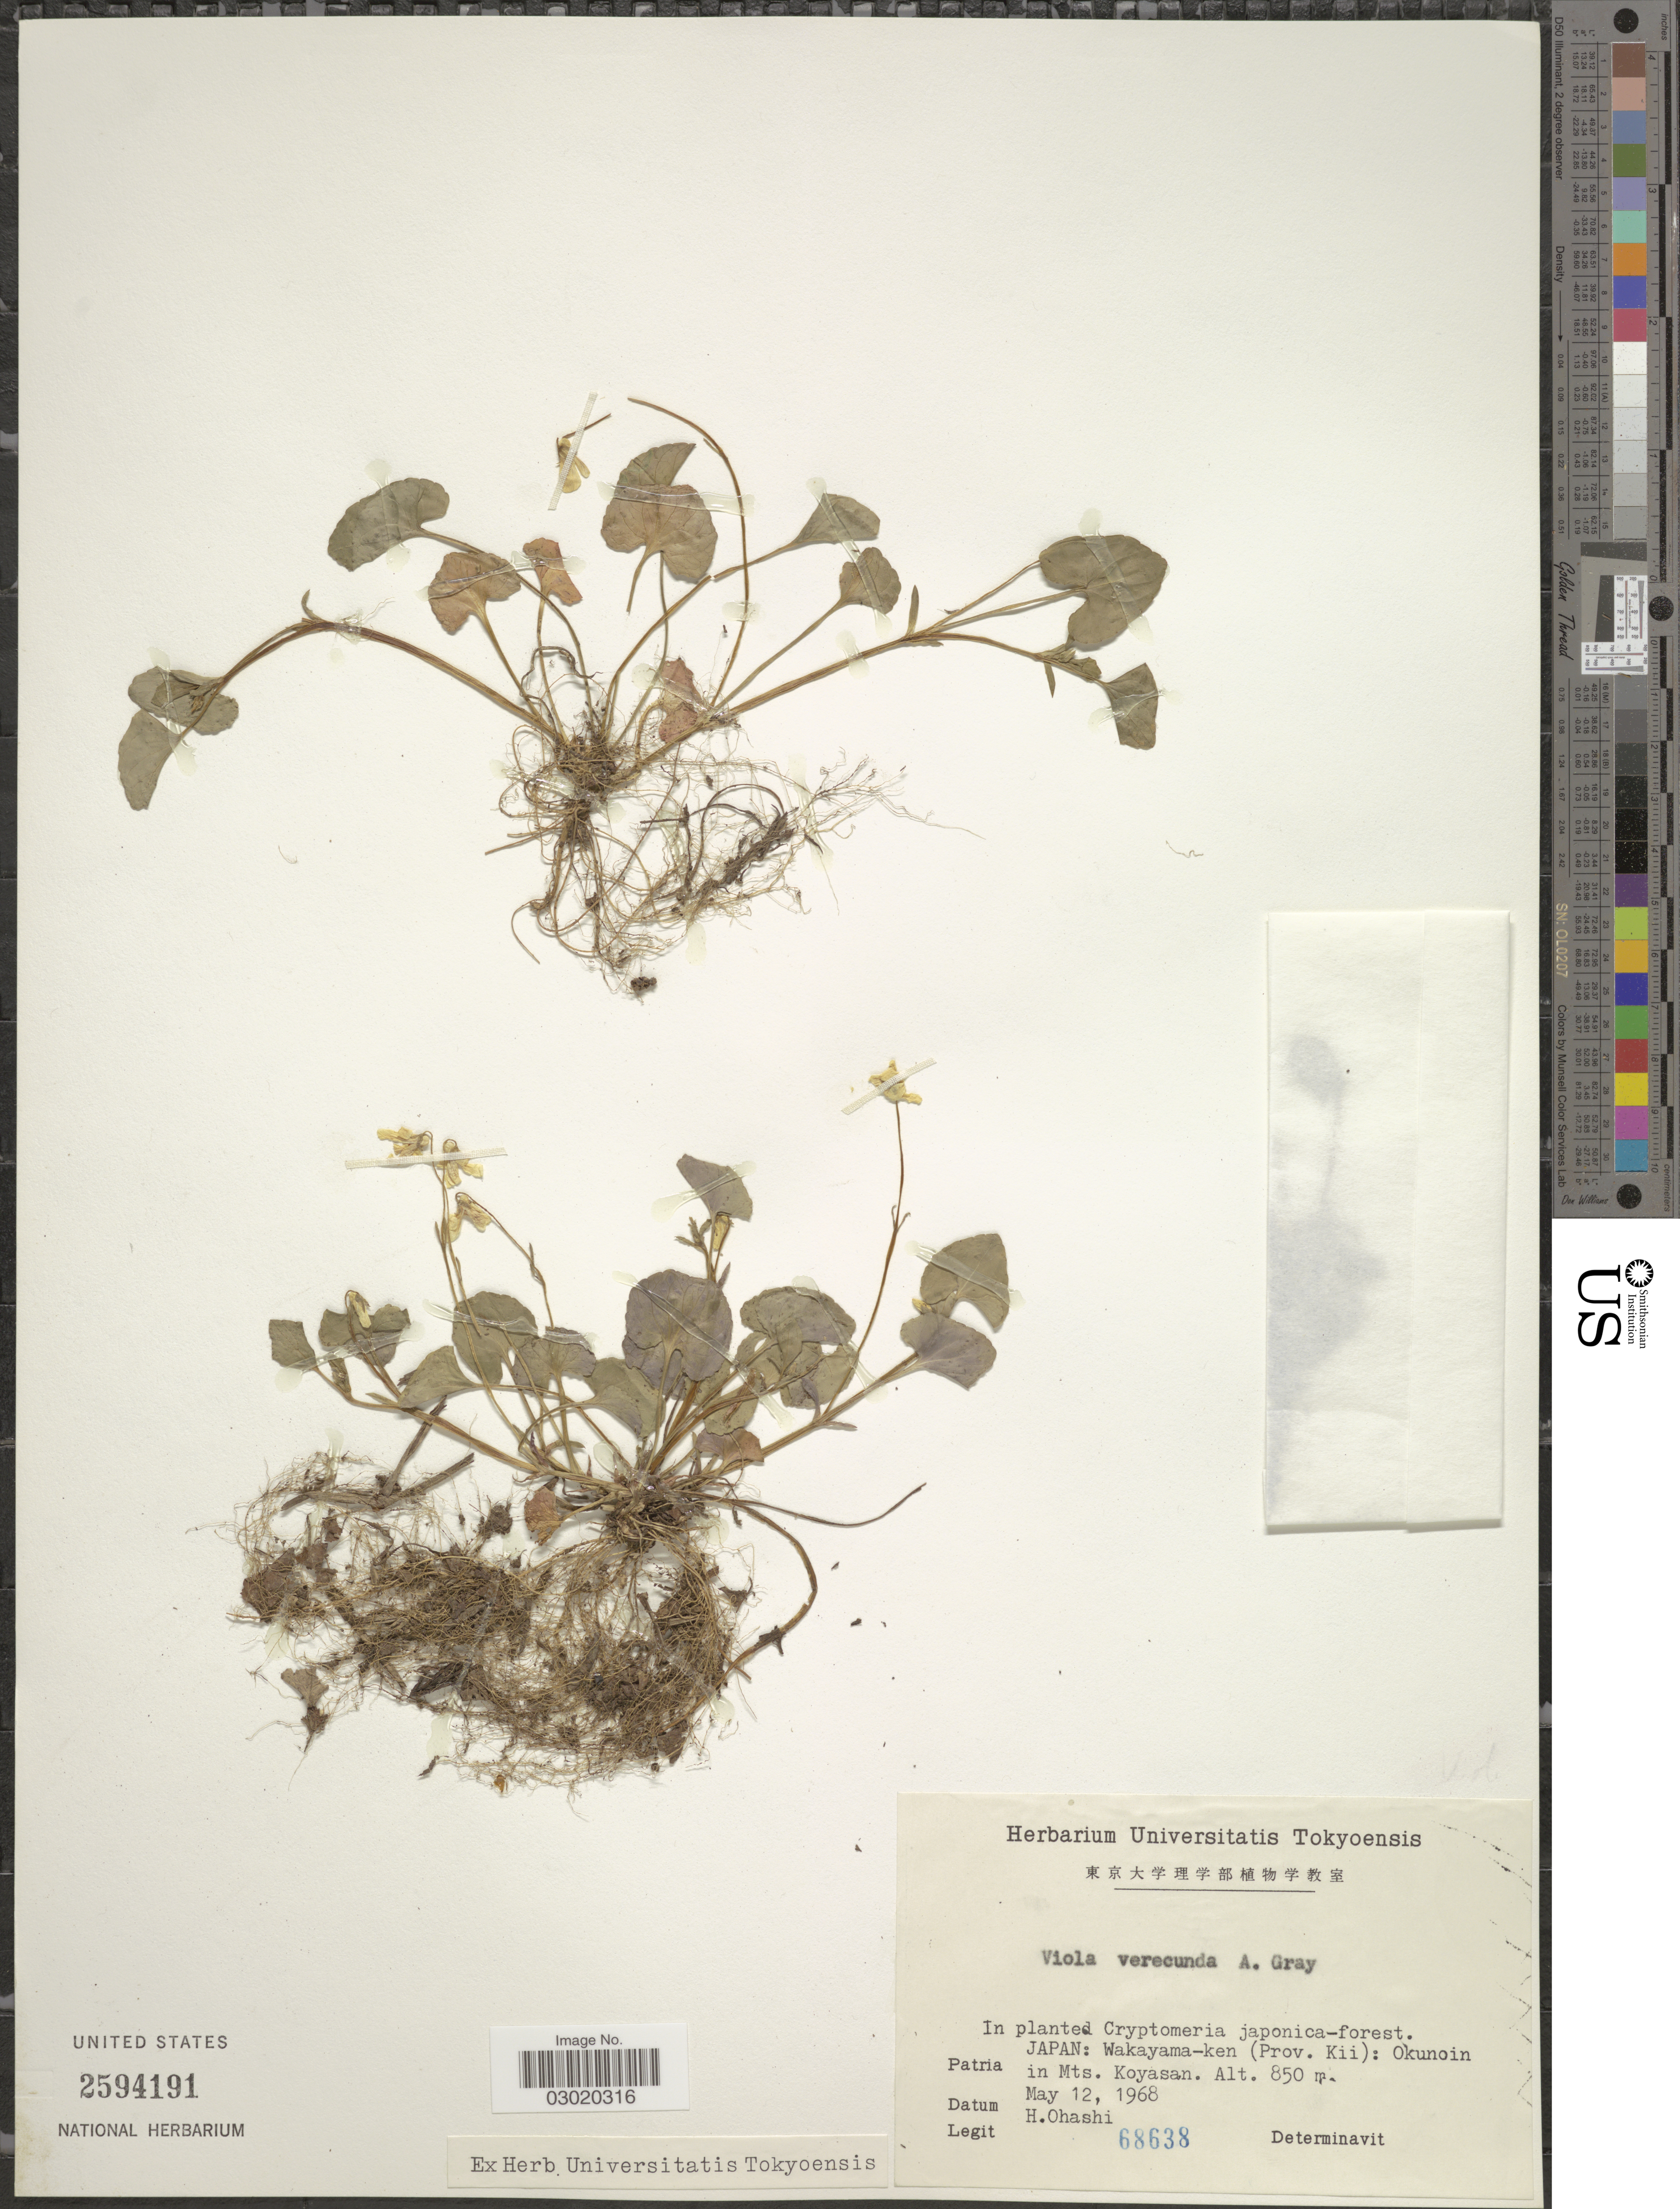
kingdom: Plantae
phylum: Tracheophyta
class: Magnoliopsida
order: Malpighiales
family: Violaceae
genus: Viola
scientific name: Viola verecunda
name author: A. Gray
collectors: H. Ohashi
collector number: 68638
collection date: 1968-05-12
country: Japan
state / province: Wakayama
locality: Wakayama-ken (Prov. Kii): Okunoin in Mts. Koyasan.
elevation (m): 850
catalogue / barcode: US 2594191